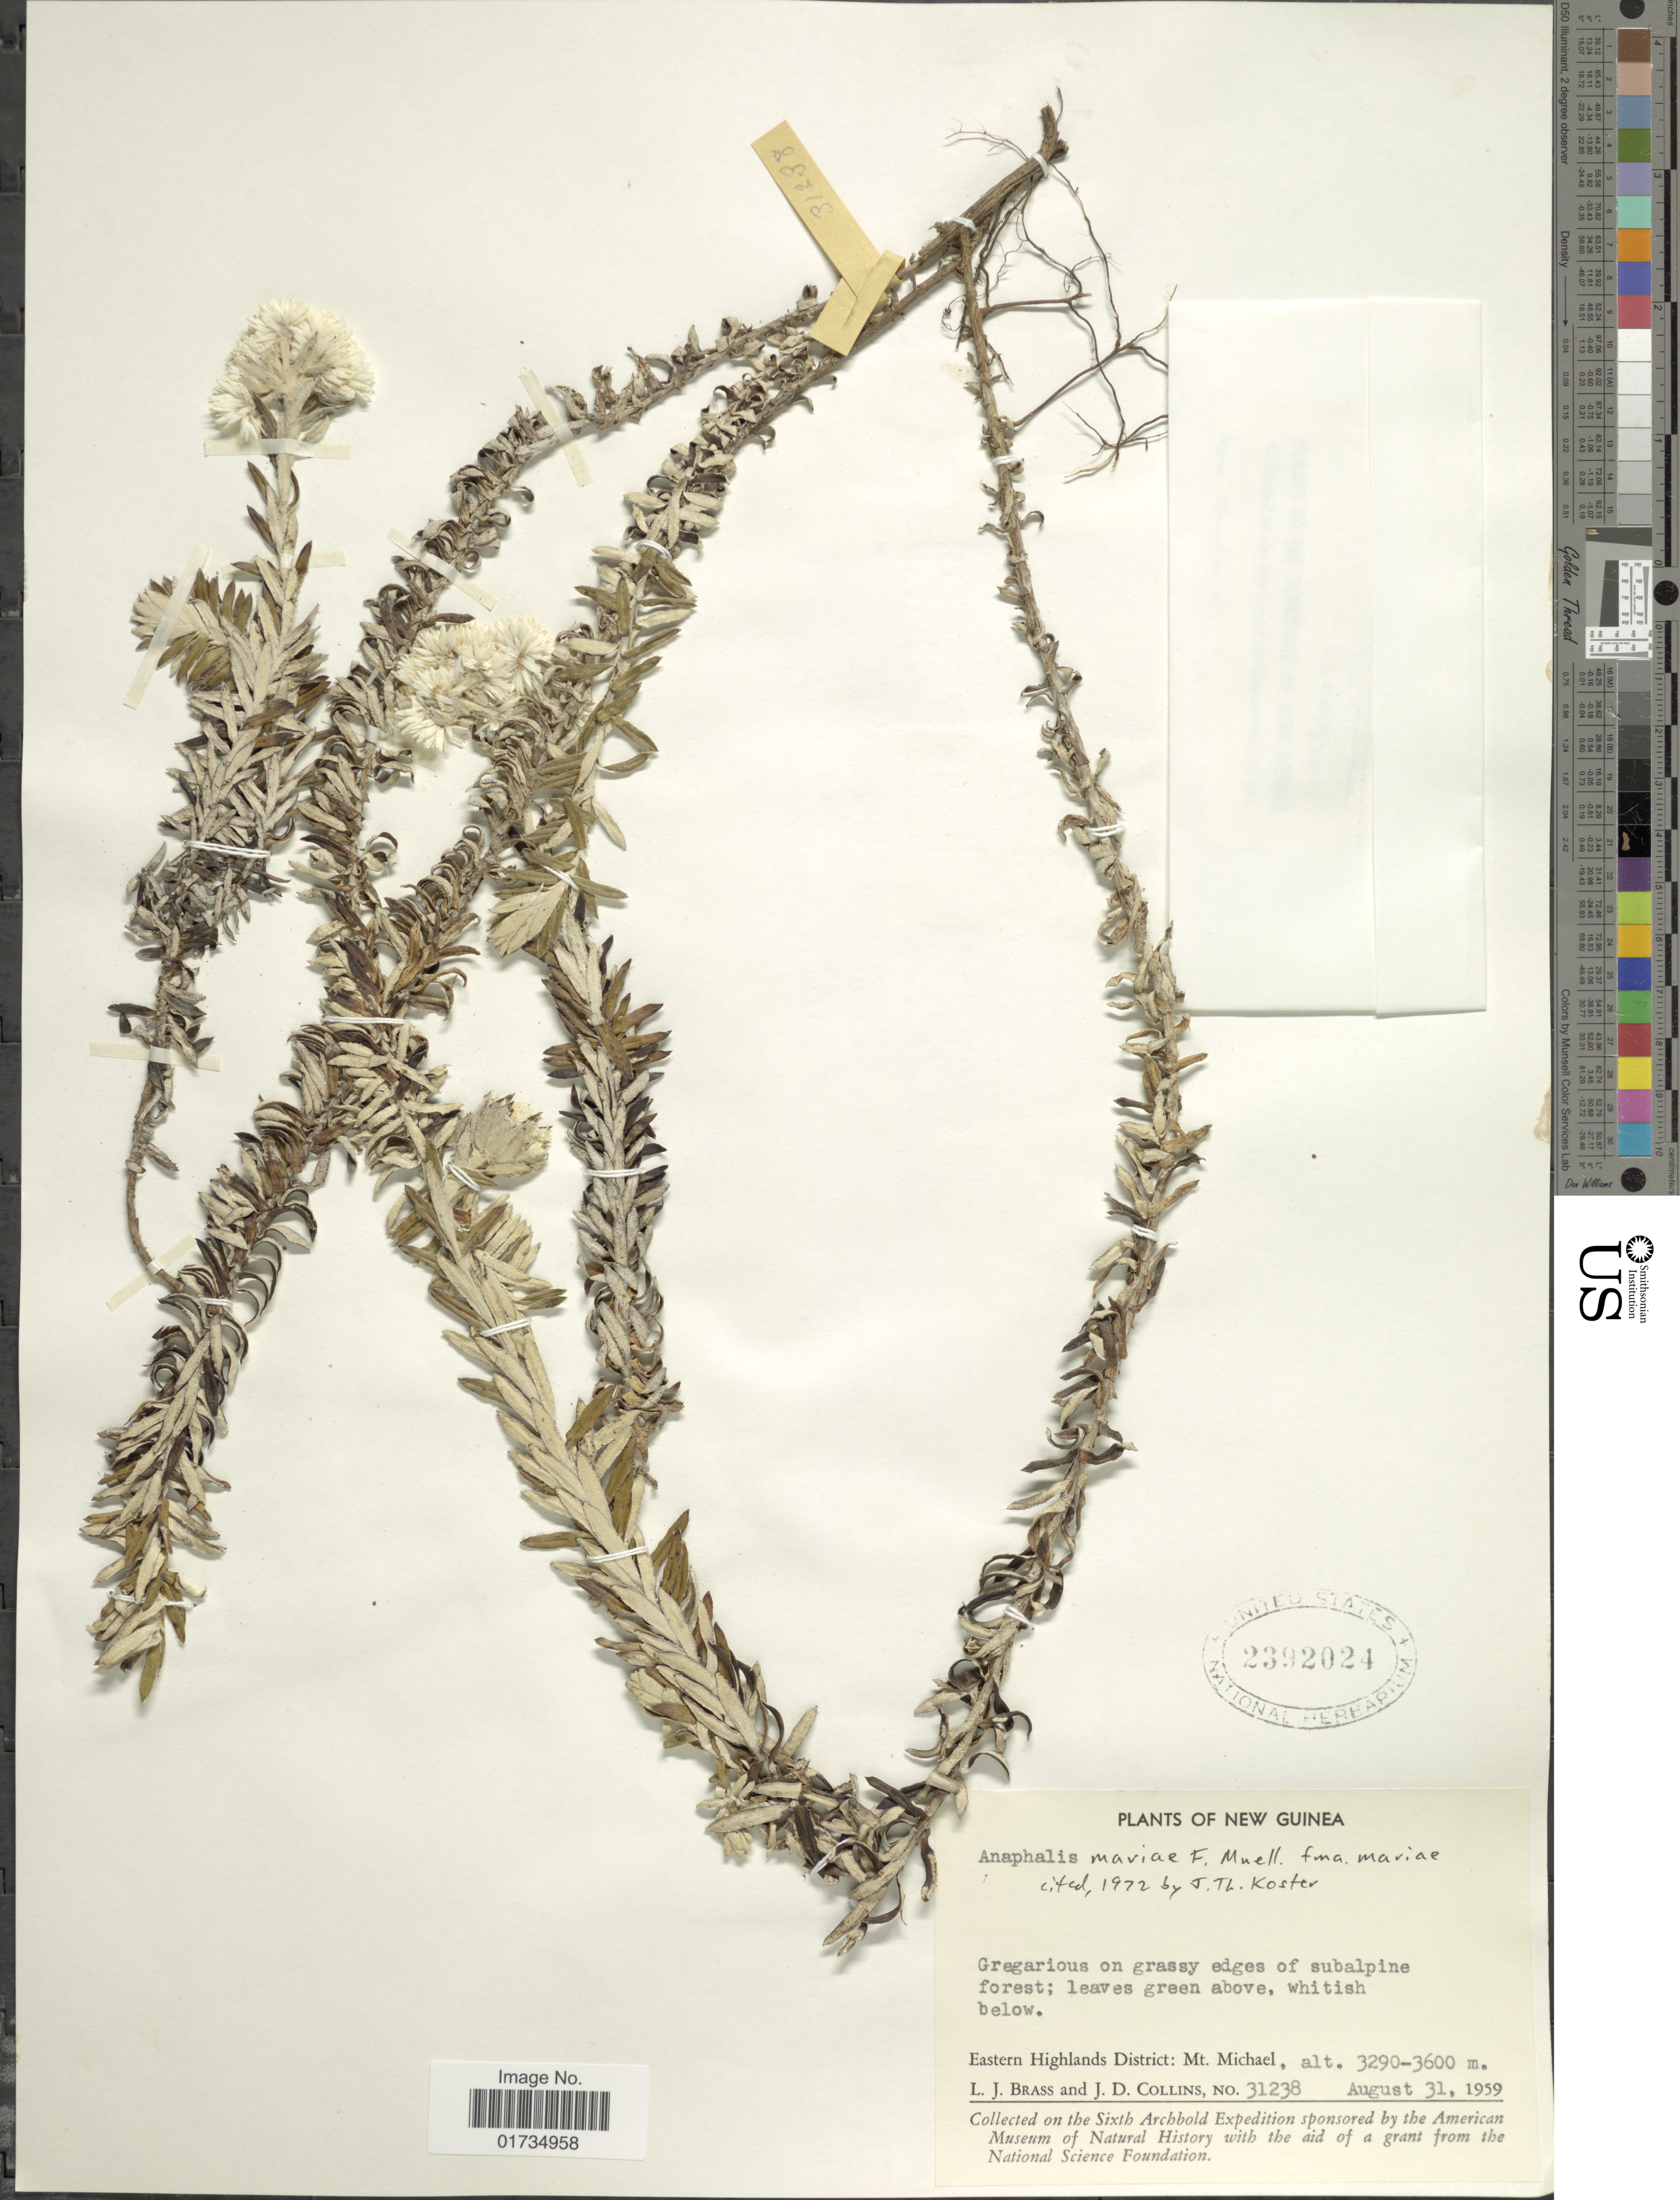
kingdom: Plantae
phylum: Tracheophyta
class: Magnoliopsida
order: Asterales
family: Asteraceae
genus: Anaphalis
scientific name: Anaphalis mariae f. mariae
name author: F. Muell.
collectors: L. J. Brass & J. Collins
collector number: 31238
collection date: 1959-08-31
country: Papua New Guinea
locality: New Guinea. Eastern Highlands District: Mt. Michael.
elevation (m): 3290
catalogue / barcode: US 2392024